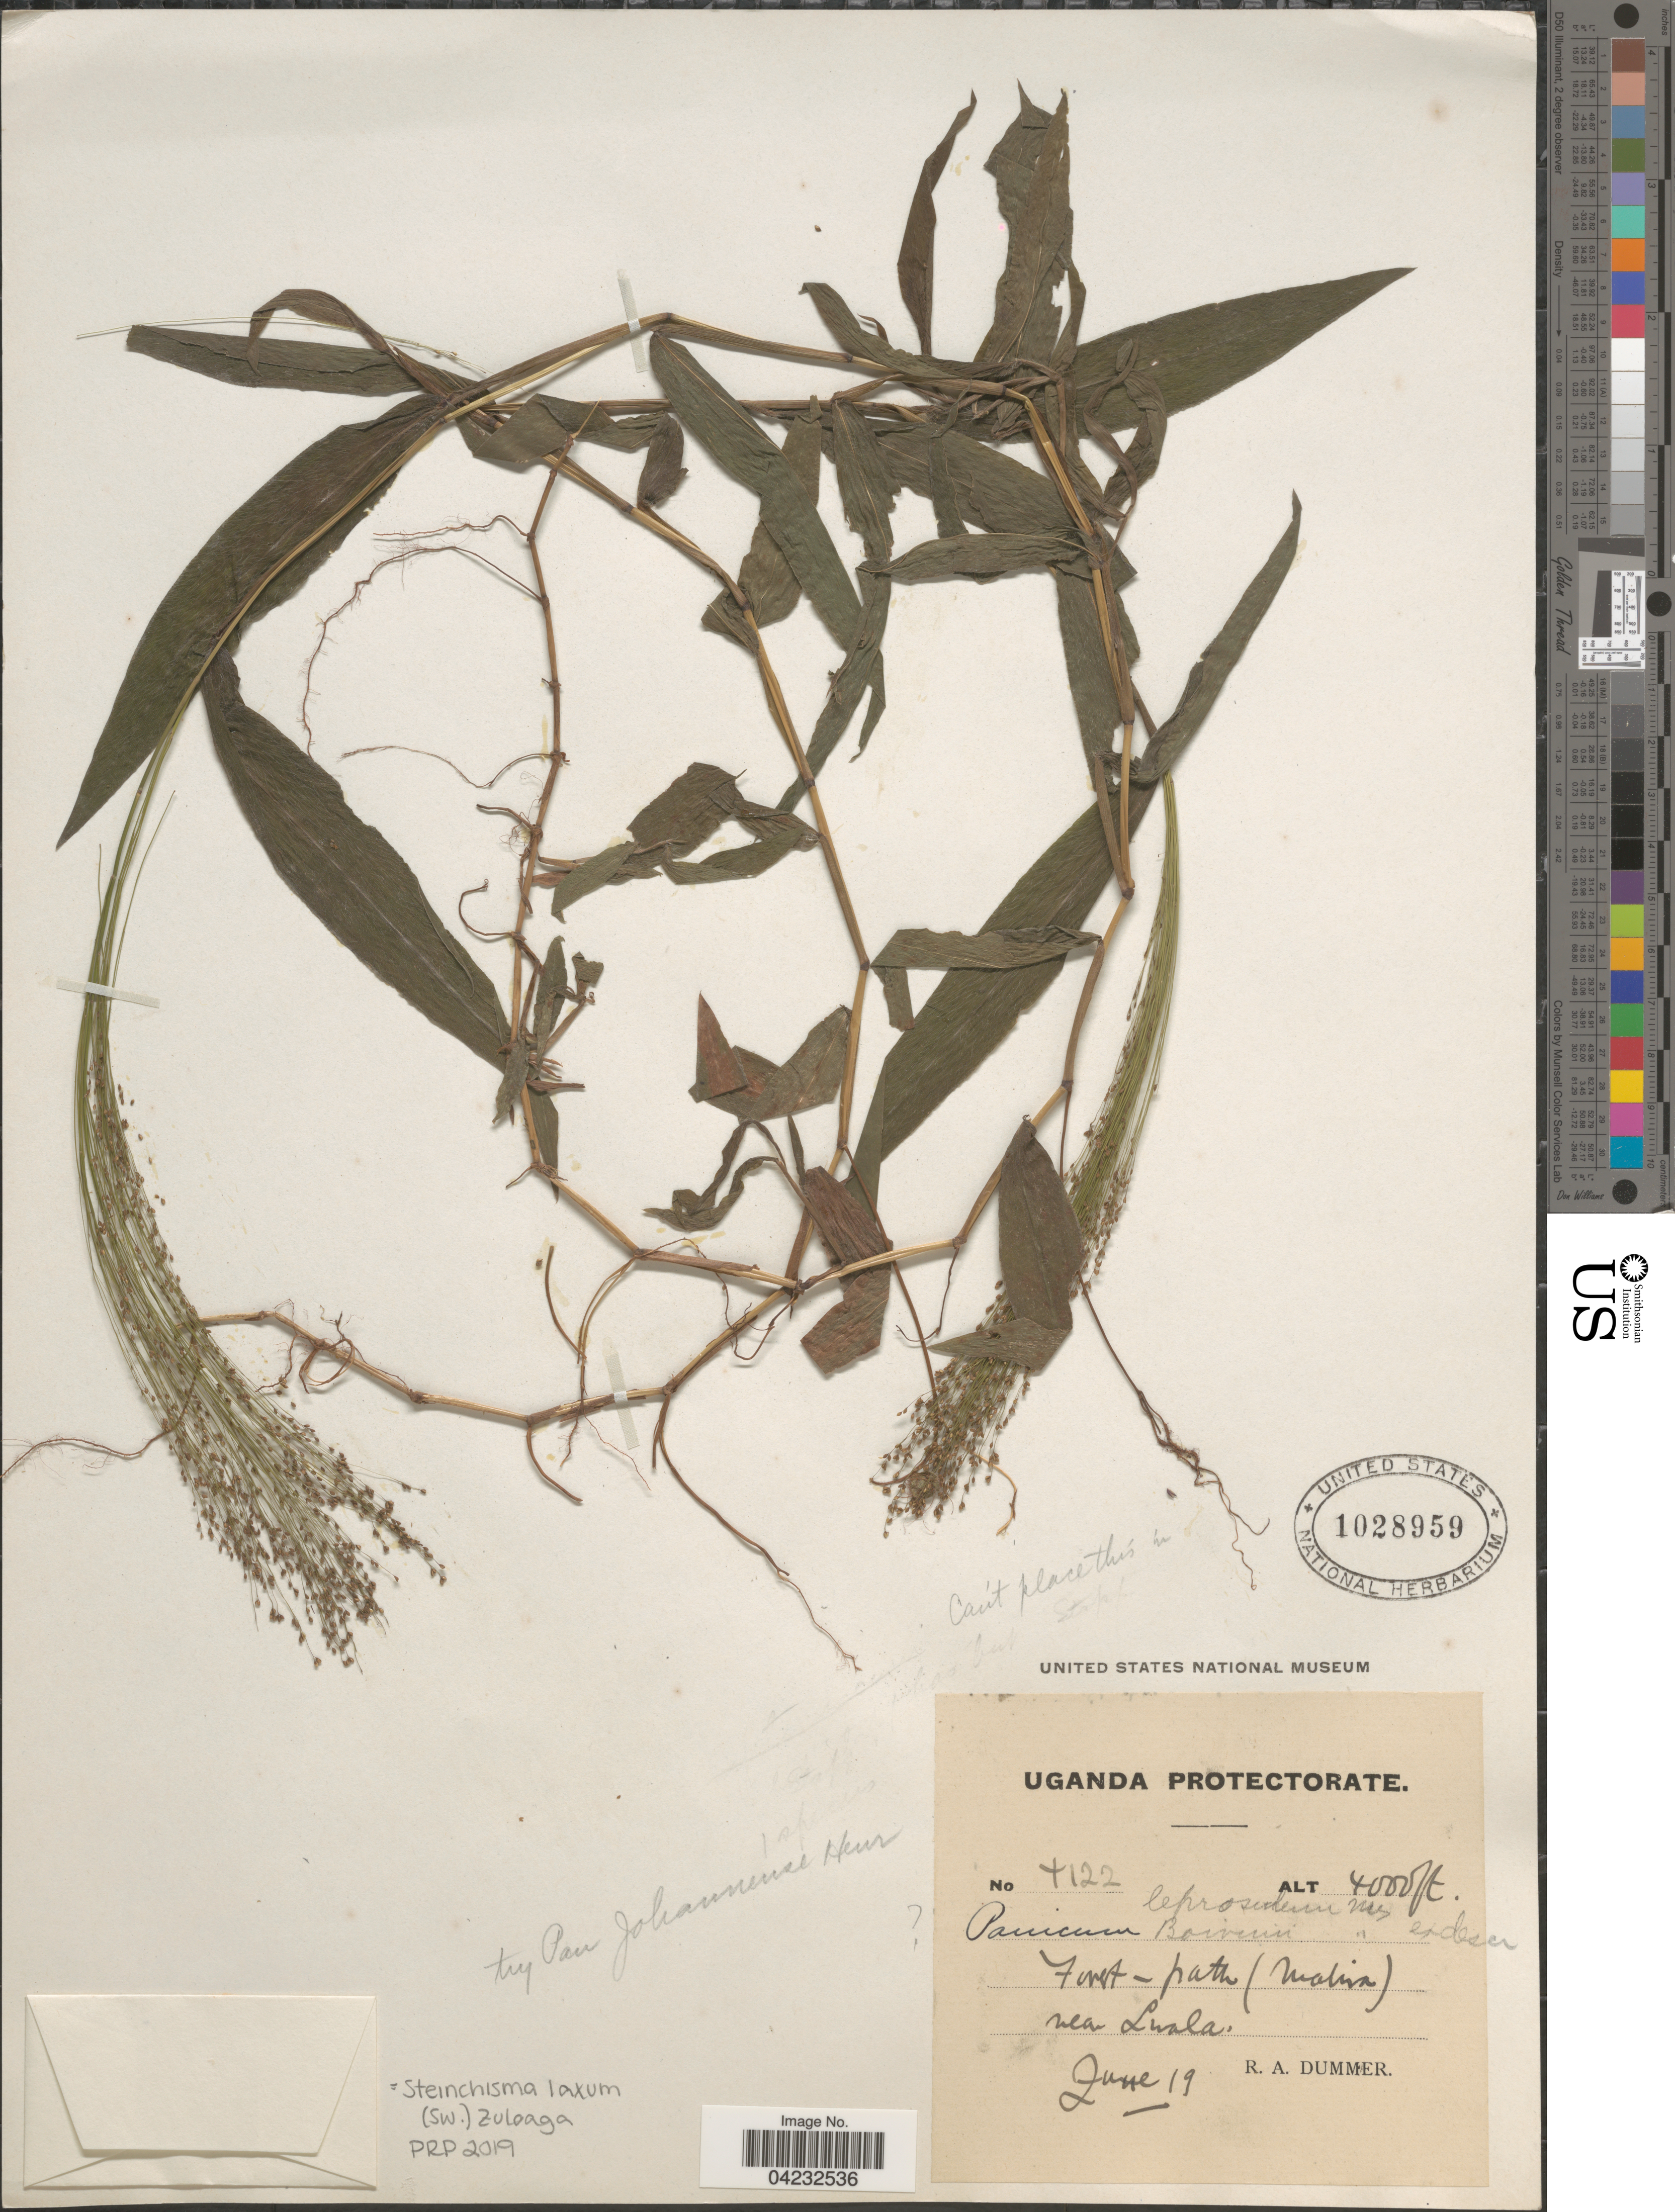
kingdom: Plantae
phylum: Tracheophyta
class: Liliopsida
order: Poales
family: Poaceae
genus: Steinchisma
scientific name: Steinchisma laxum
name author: (Sw.) Zuloaga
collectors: R. Dümmer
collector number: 4122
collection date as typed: Transcribed d/m/y: /6/19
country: Uganda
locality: Uganda Protectorate. Forest-path (Malira) near Lwala.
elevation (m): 1219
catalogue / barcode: US 1028959